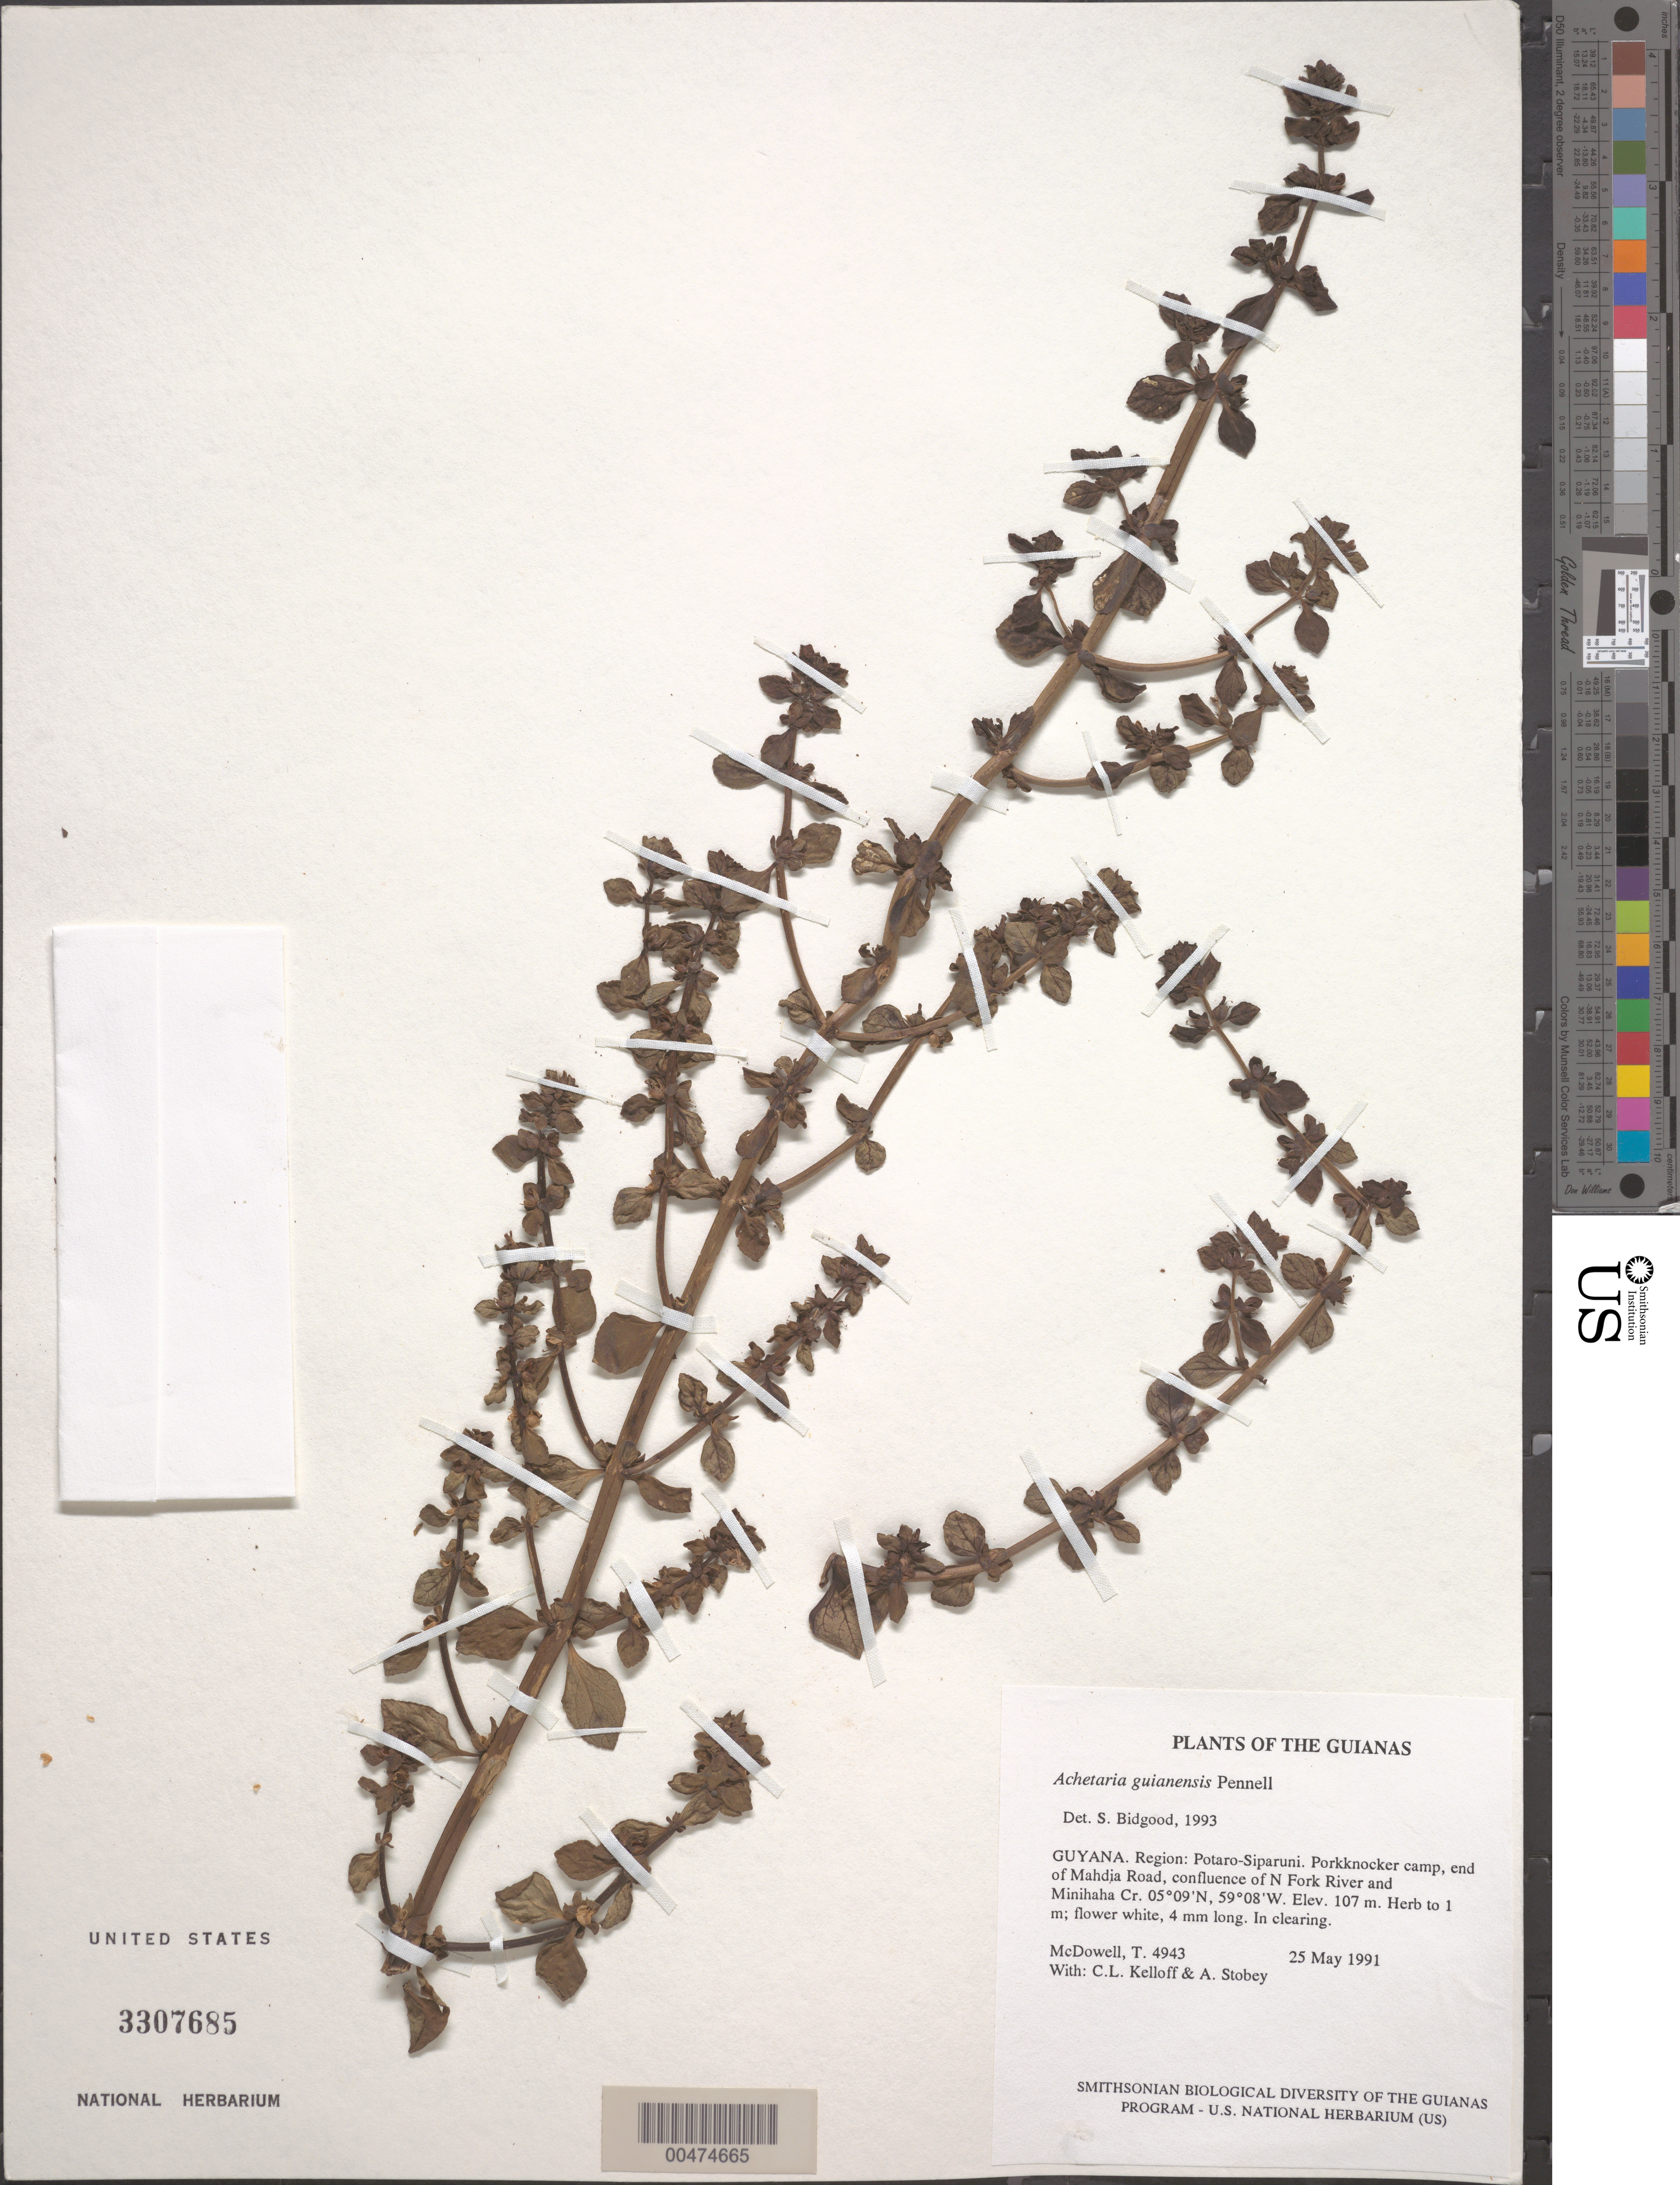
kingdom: Plantae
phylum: Tracheophyta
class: Magnoliopsida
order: Lamiales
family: Plantaginaceae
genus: Matourea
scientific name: Matourea scutellarioides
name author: (Benth.) Colletta & V.C. Souza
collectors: T. McDowell, C. L. Kelloff & A. Stobey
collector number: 4943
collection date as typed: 25 May 1991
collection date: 1991-05-25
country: Guyana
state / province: Potaro-Siparuni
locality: Porkknocker camp, end of Mahdia Road, confluence of North Fork River and Minihaha Creek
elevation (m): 107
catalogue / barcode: US 3307685